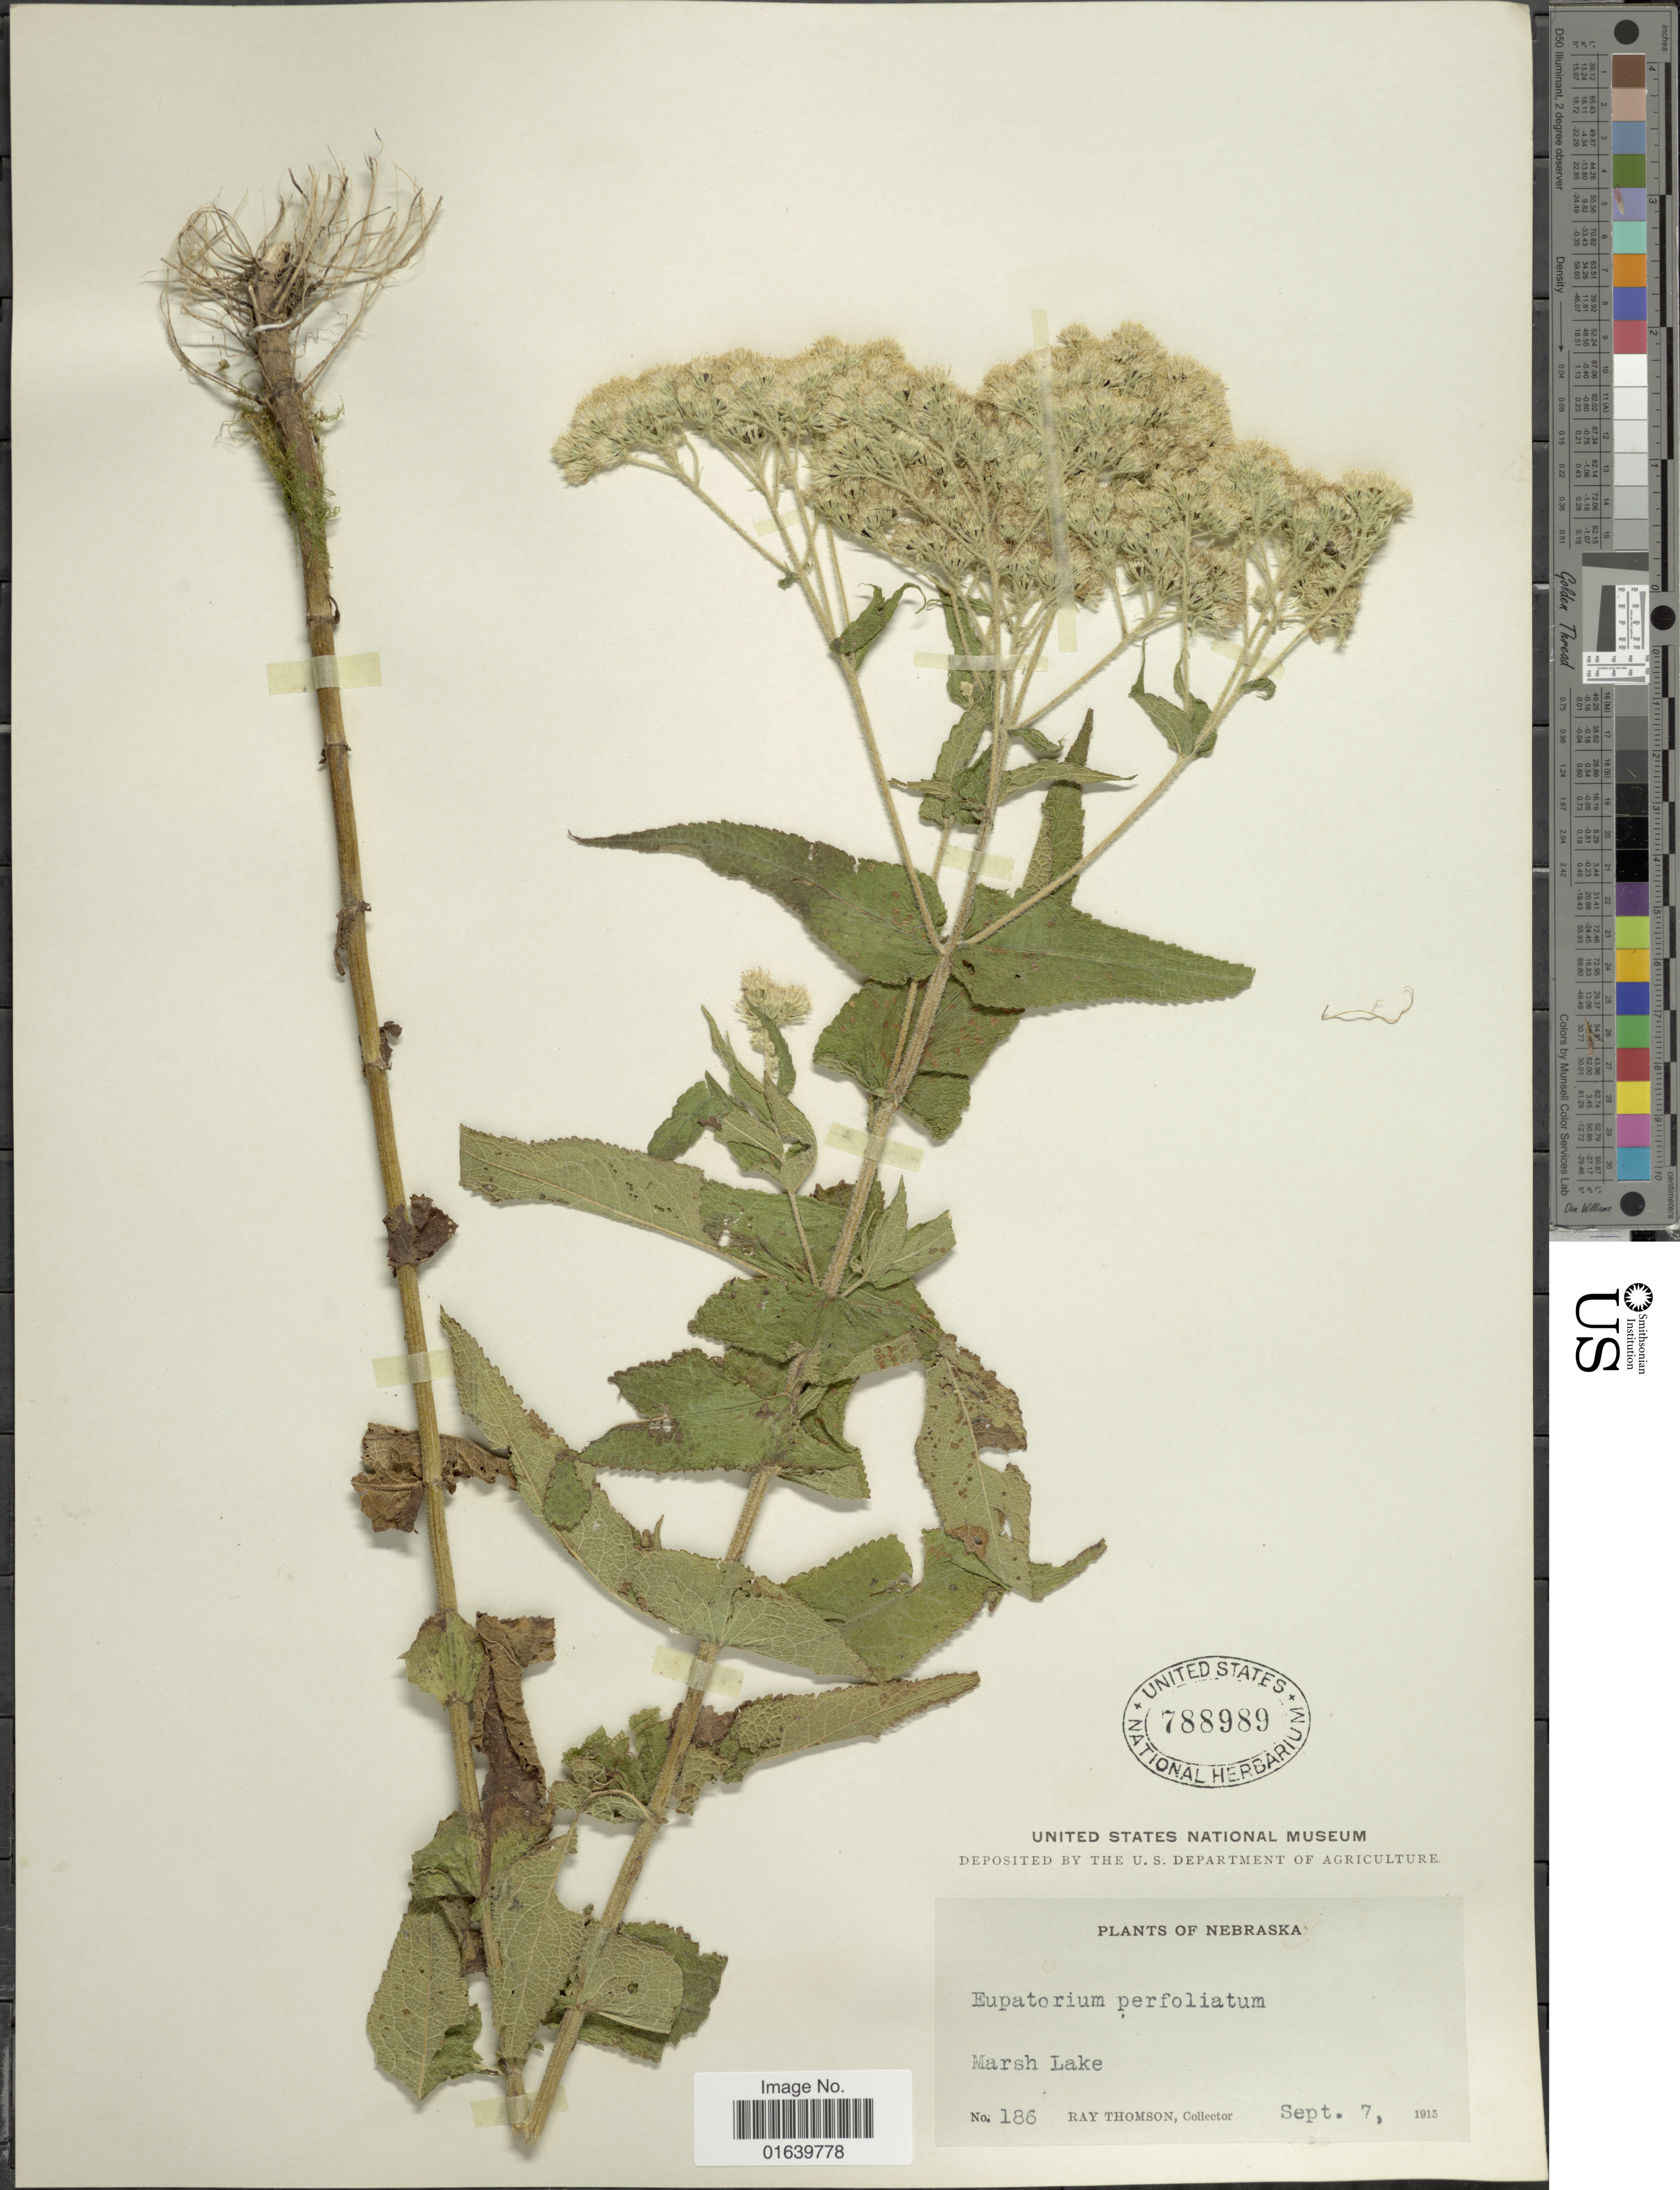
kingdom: Plantae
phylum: Tracheophyta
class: Magnoliopsida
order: Asterales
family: Asteraceae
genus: Eupatorium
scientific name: Eupatorium perfoliatum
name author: L.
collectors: R. Thomson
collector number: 186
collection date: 1915-09-07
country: United States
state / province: Nebraska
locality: Marsh Lake.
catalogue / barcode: US 788989